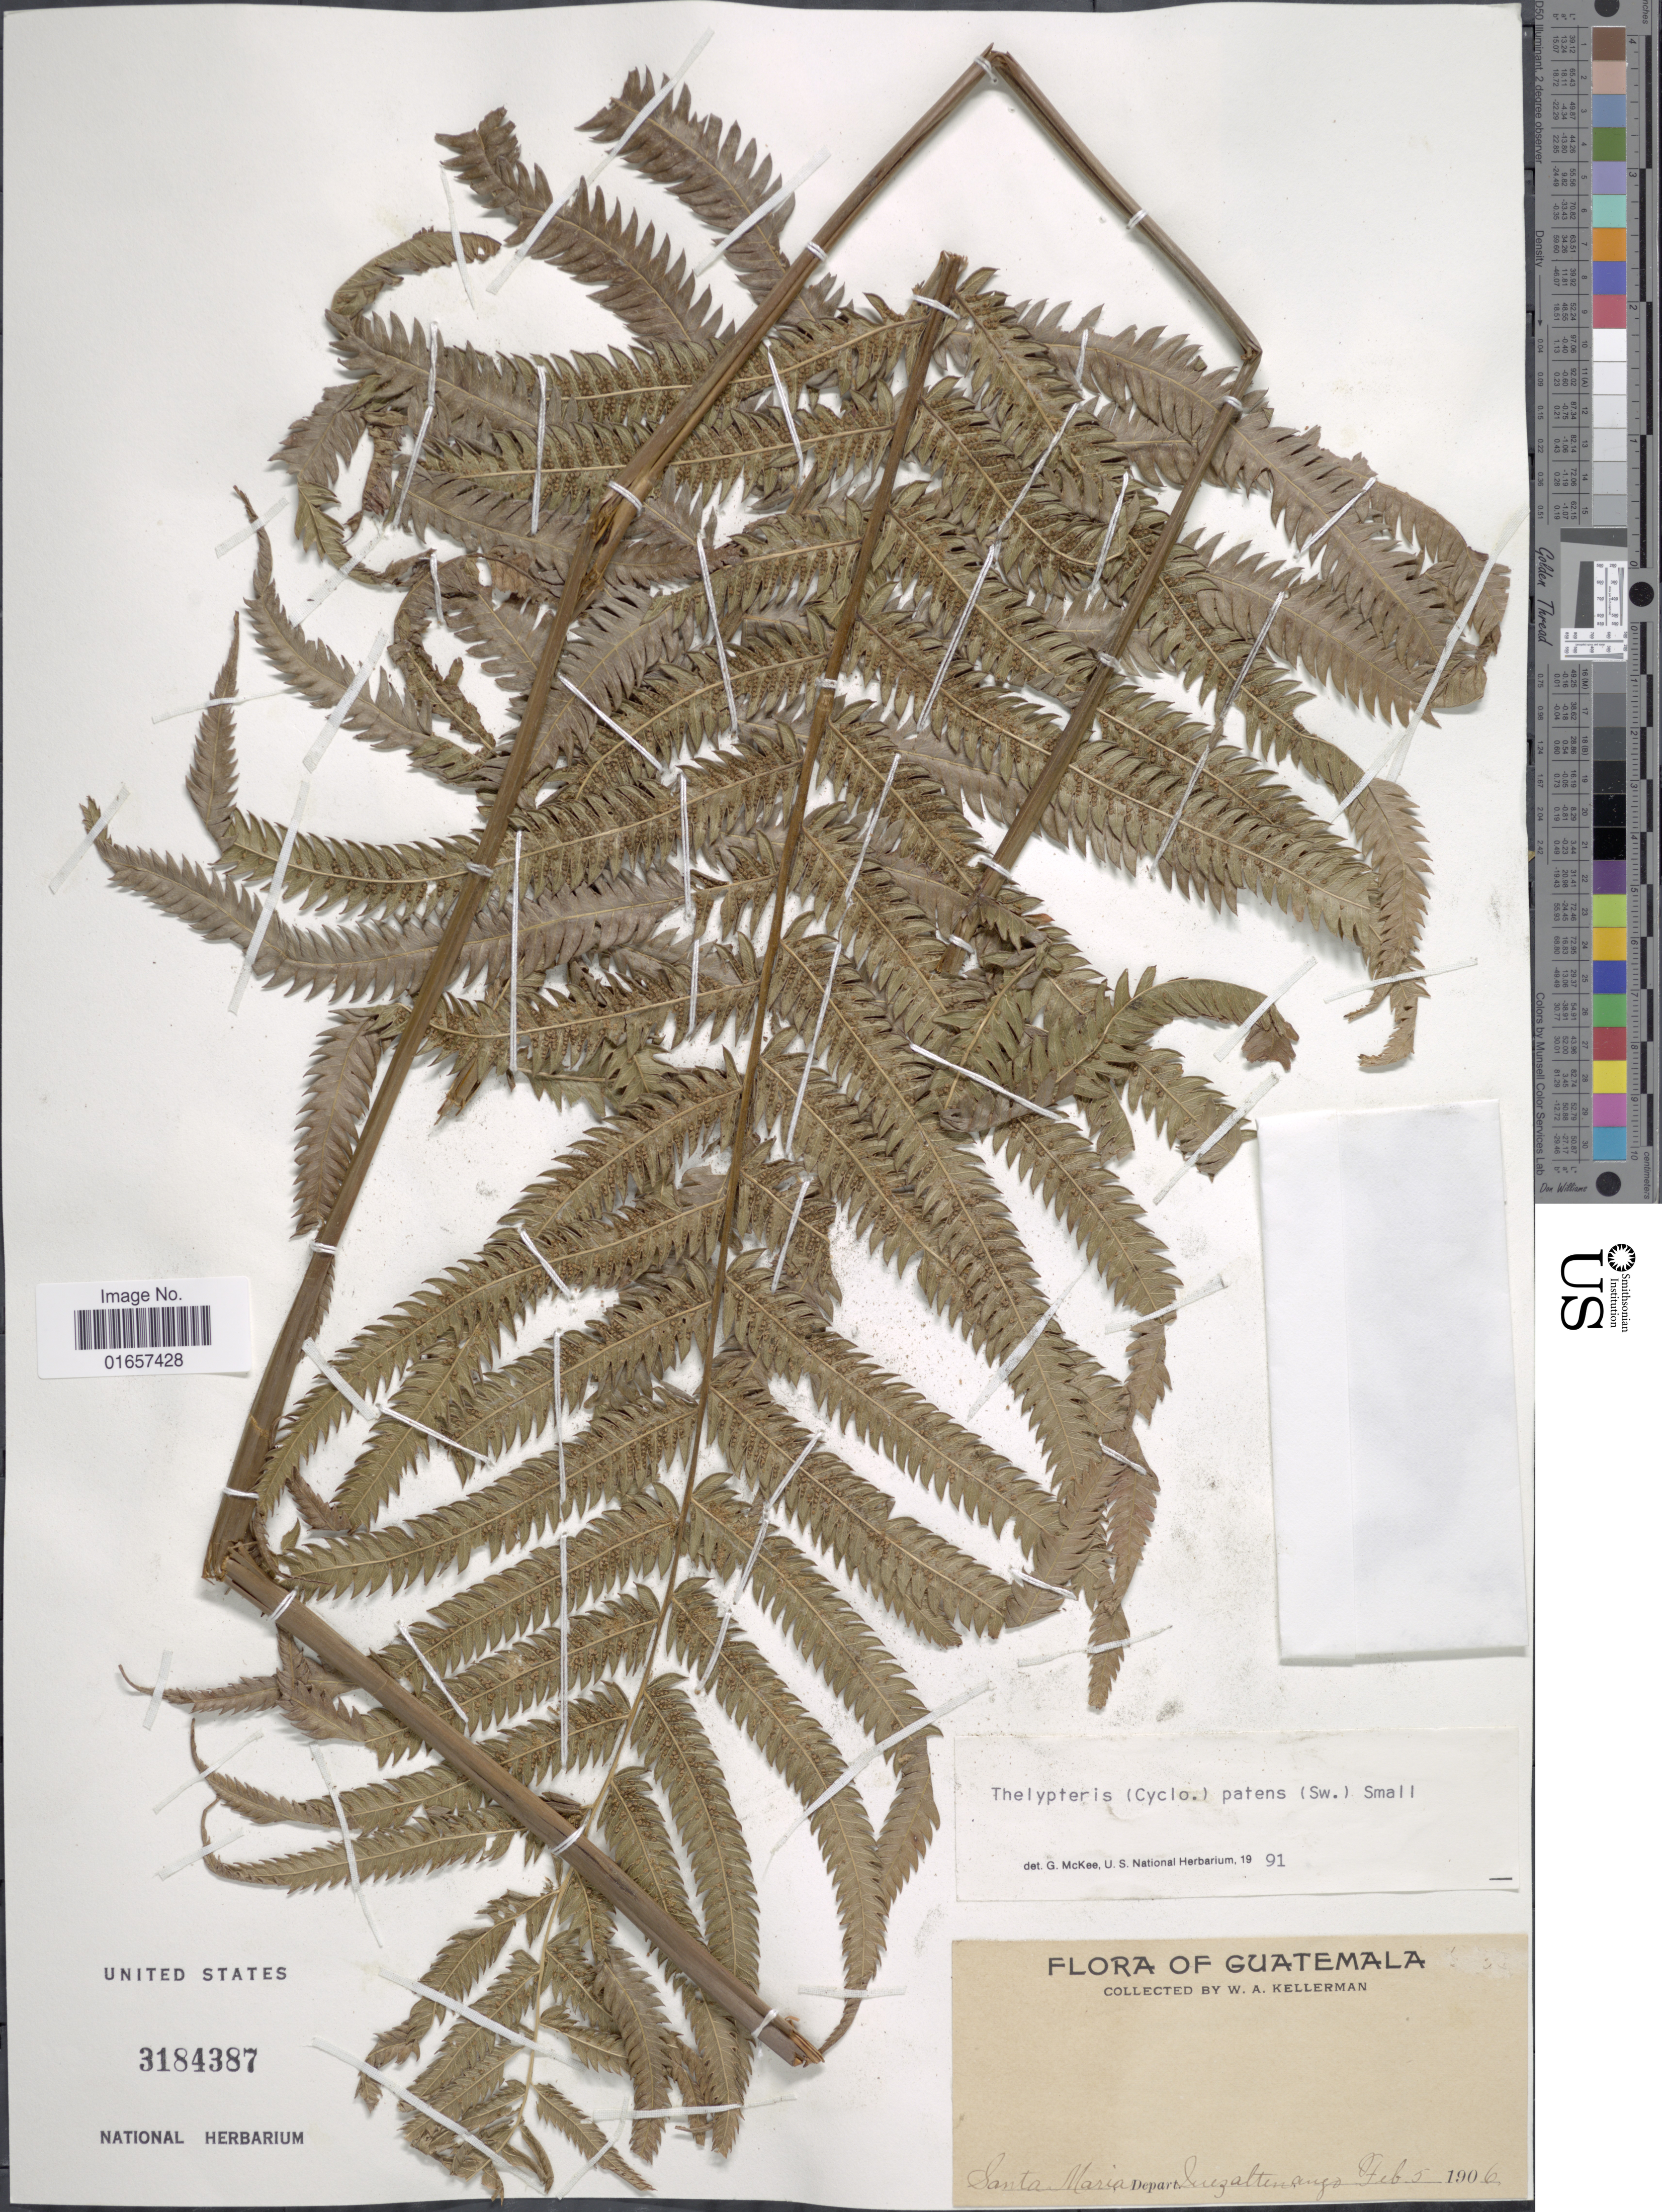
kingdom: Plantae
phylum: Tracheophyta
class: Polypodiopsida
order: Polypodiales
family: Thelypteridaceae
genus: Christella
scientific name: Christella patens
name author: (Sw.) Holttum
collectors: W. Kellerman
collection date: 1906-02-05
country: Guatemala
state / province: Quetzaltenango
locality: Guatemala, Santa Maria, Depart. Quezaltenango.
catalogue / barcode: US 3184387